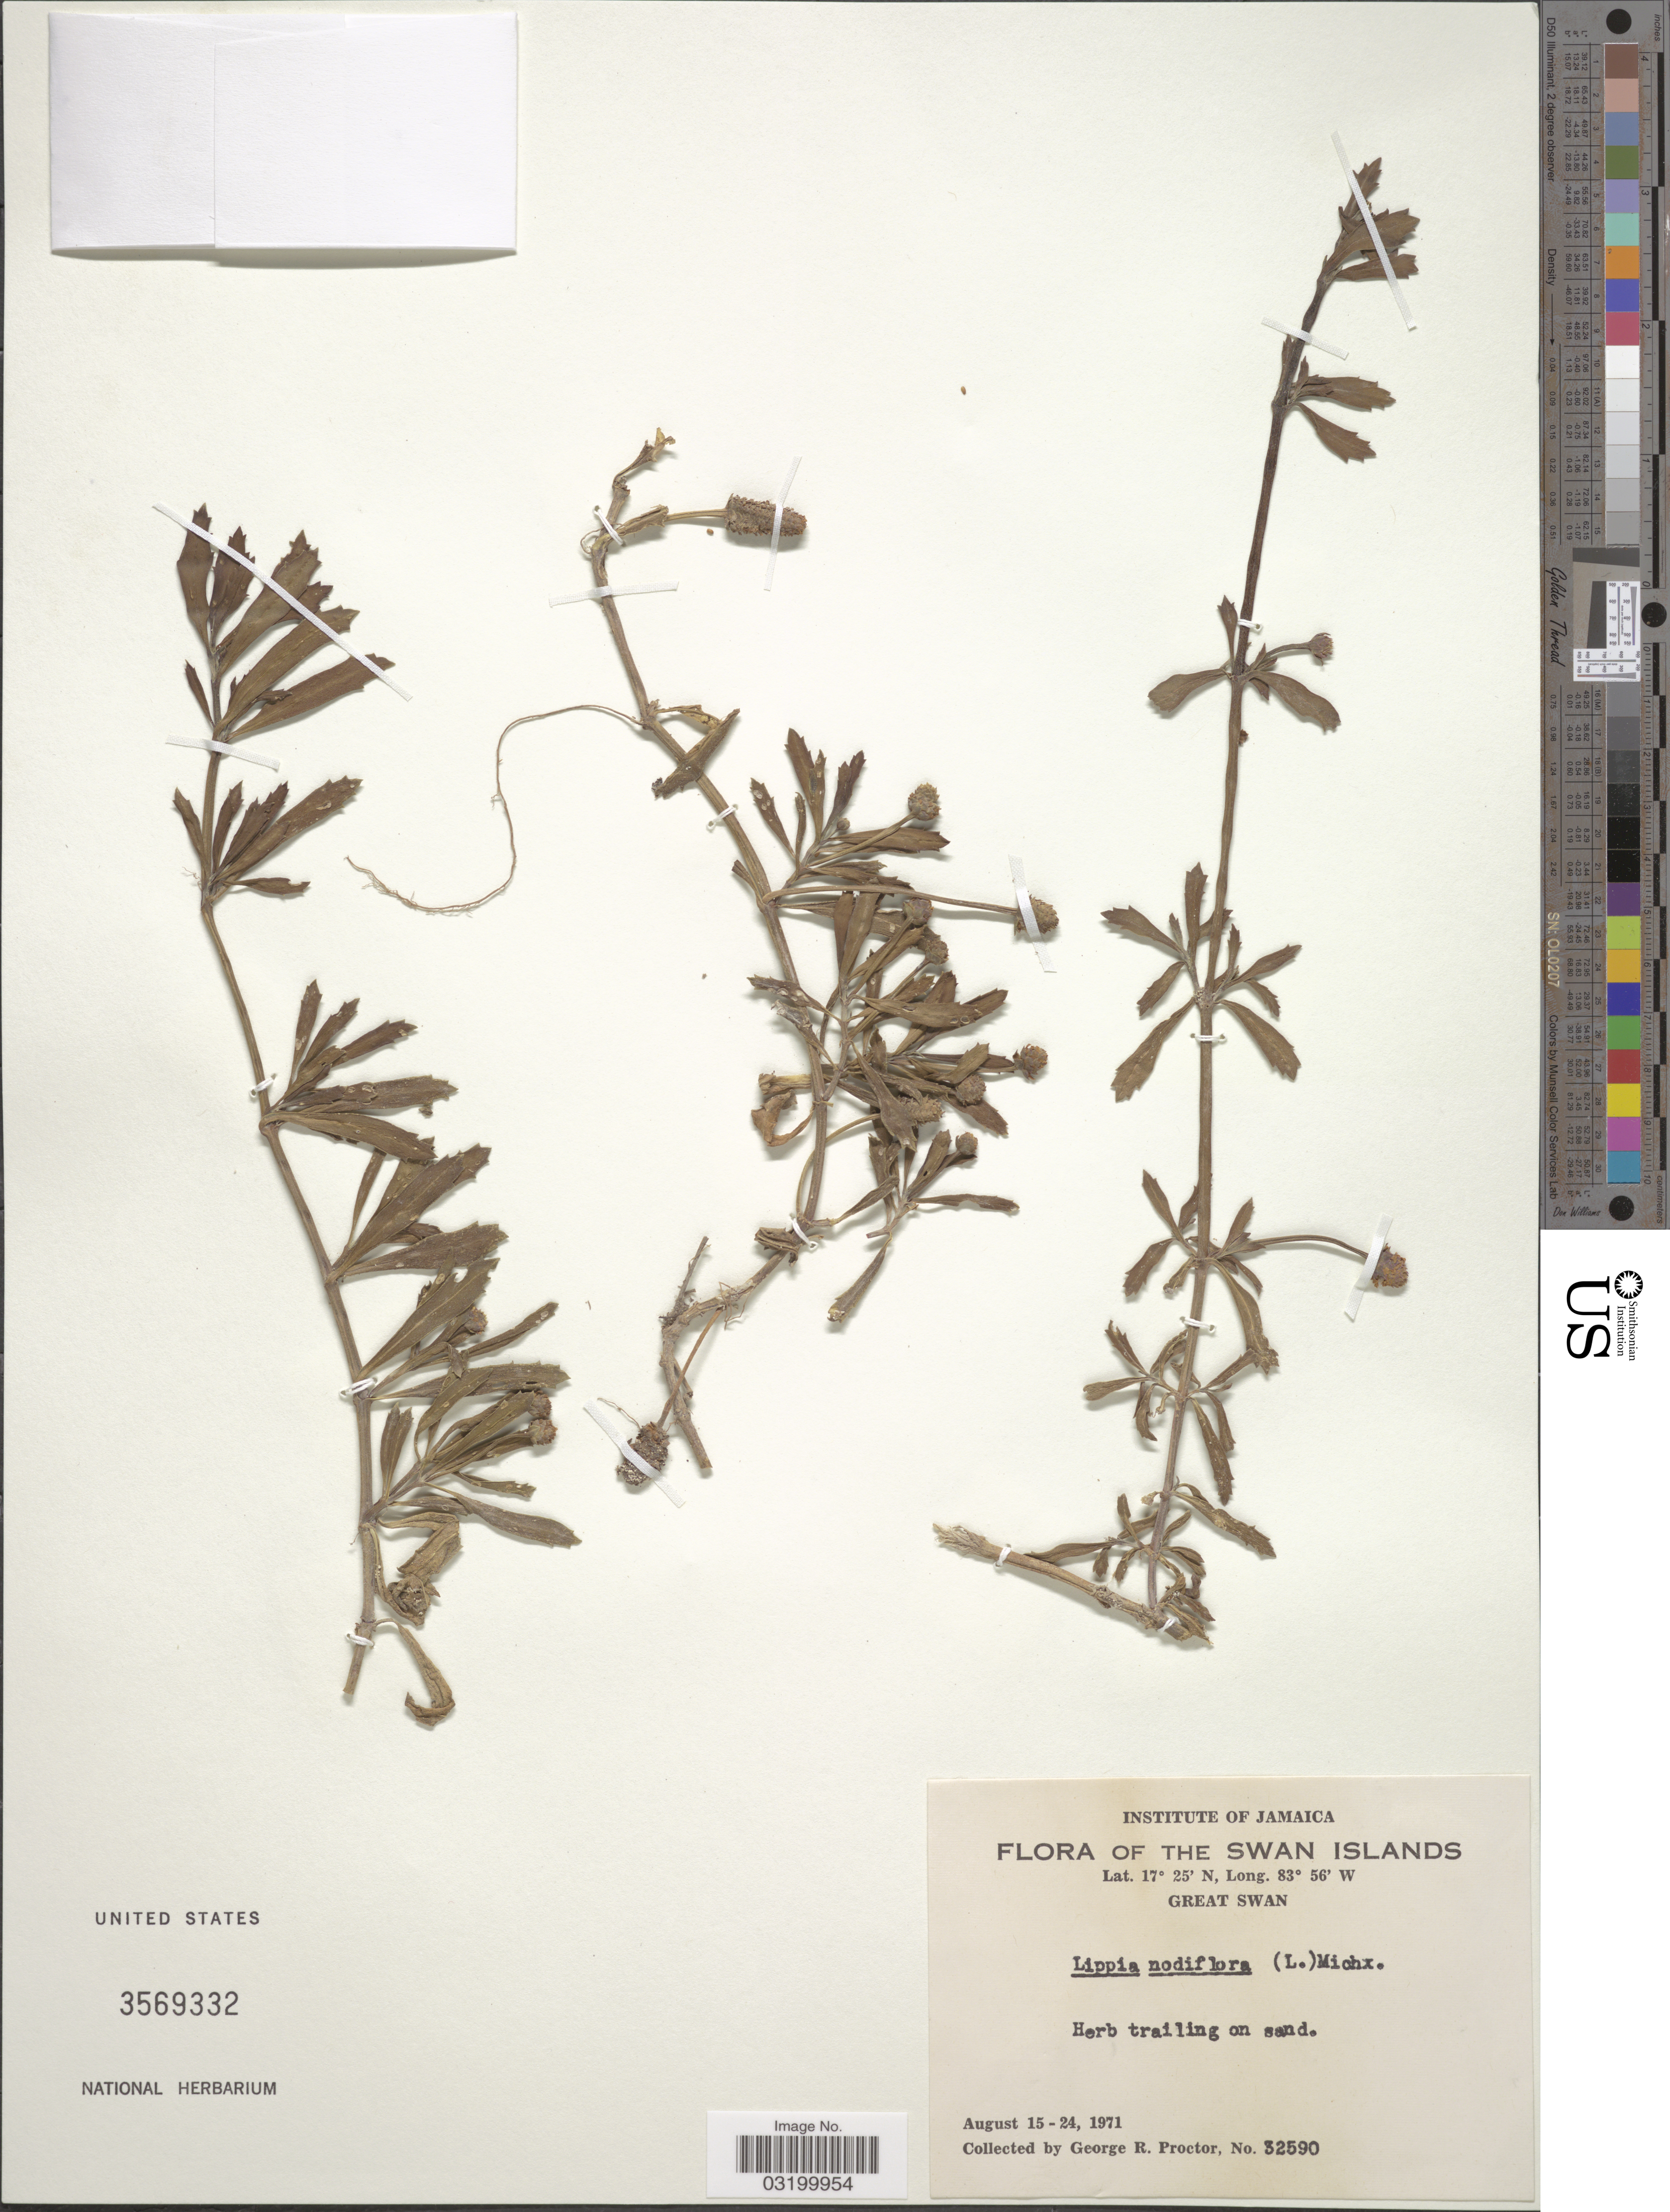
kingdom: Plantae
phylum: Tracheophyta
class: Magnoliopsida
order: Lamiales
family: Verbenaceae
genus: Phyla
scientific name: Phyla nodiflora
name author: (L.) Greene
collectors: G. R. Proctor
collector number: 32590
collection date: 1971-08-15/1971-08-24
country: Honduras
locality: The Swan Islands. Great Swan.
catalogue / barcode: US 3569332